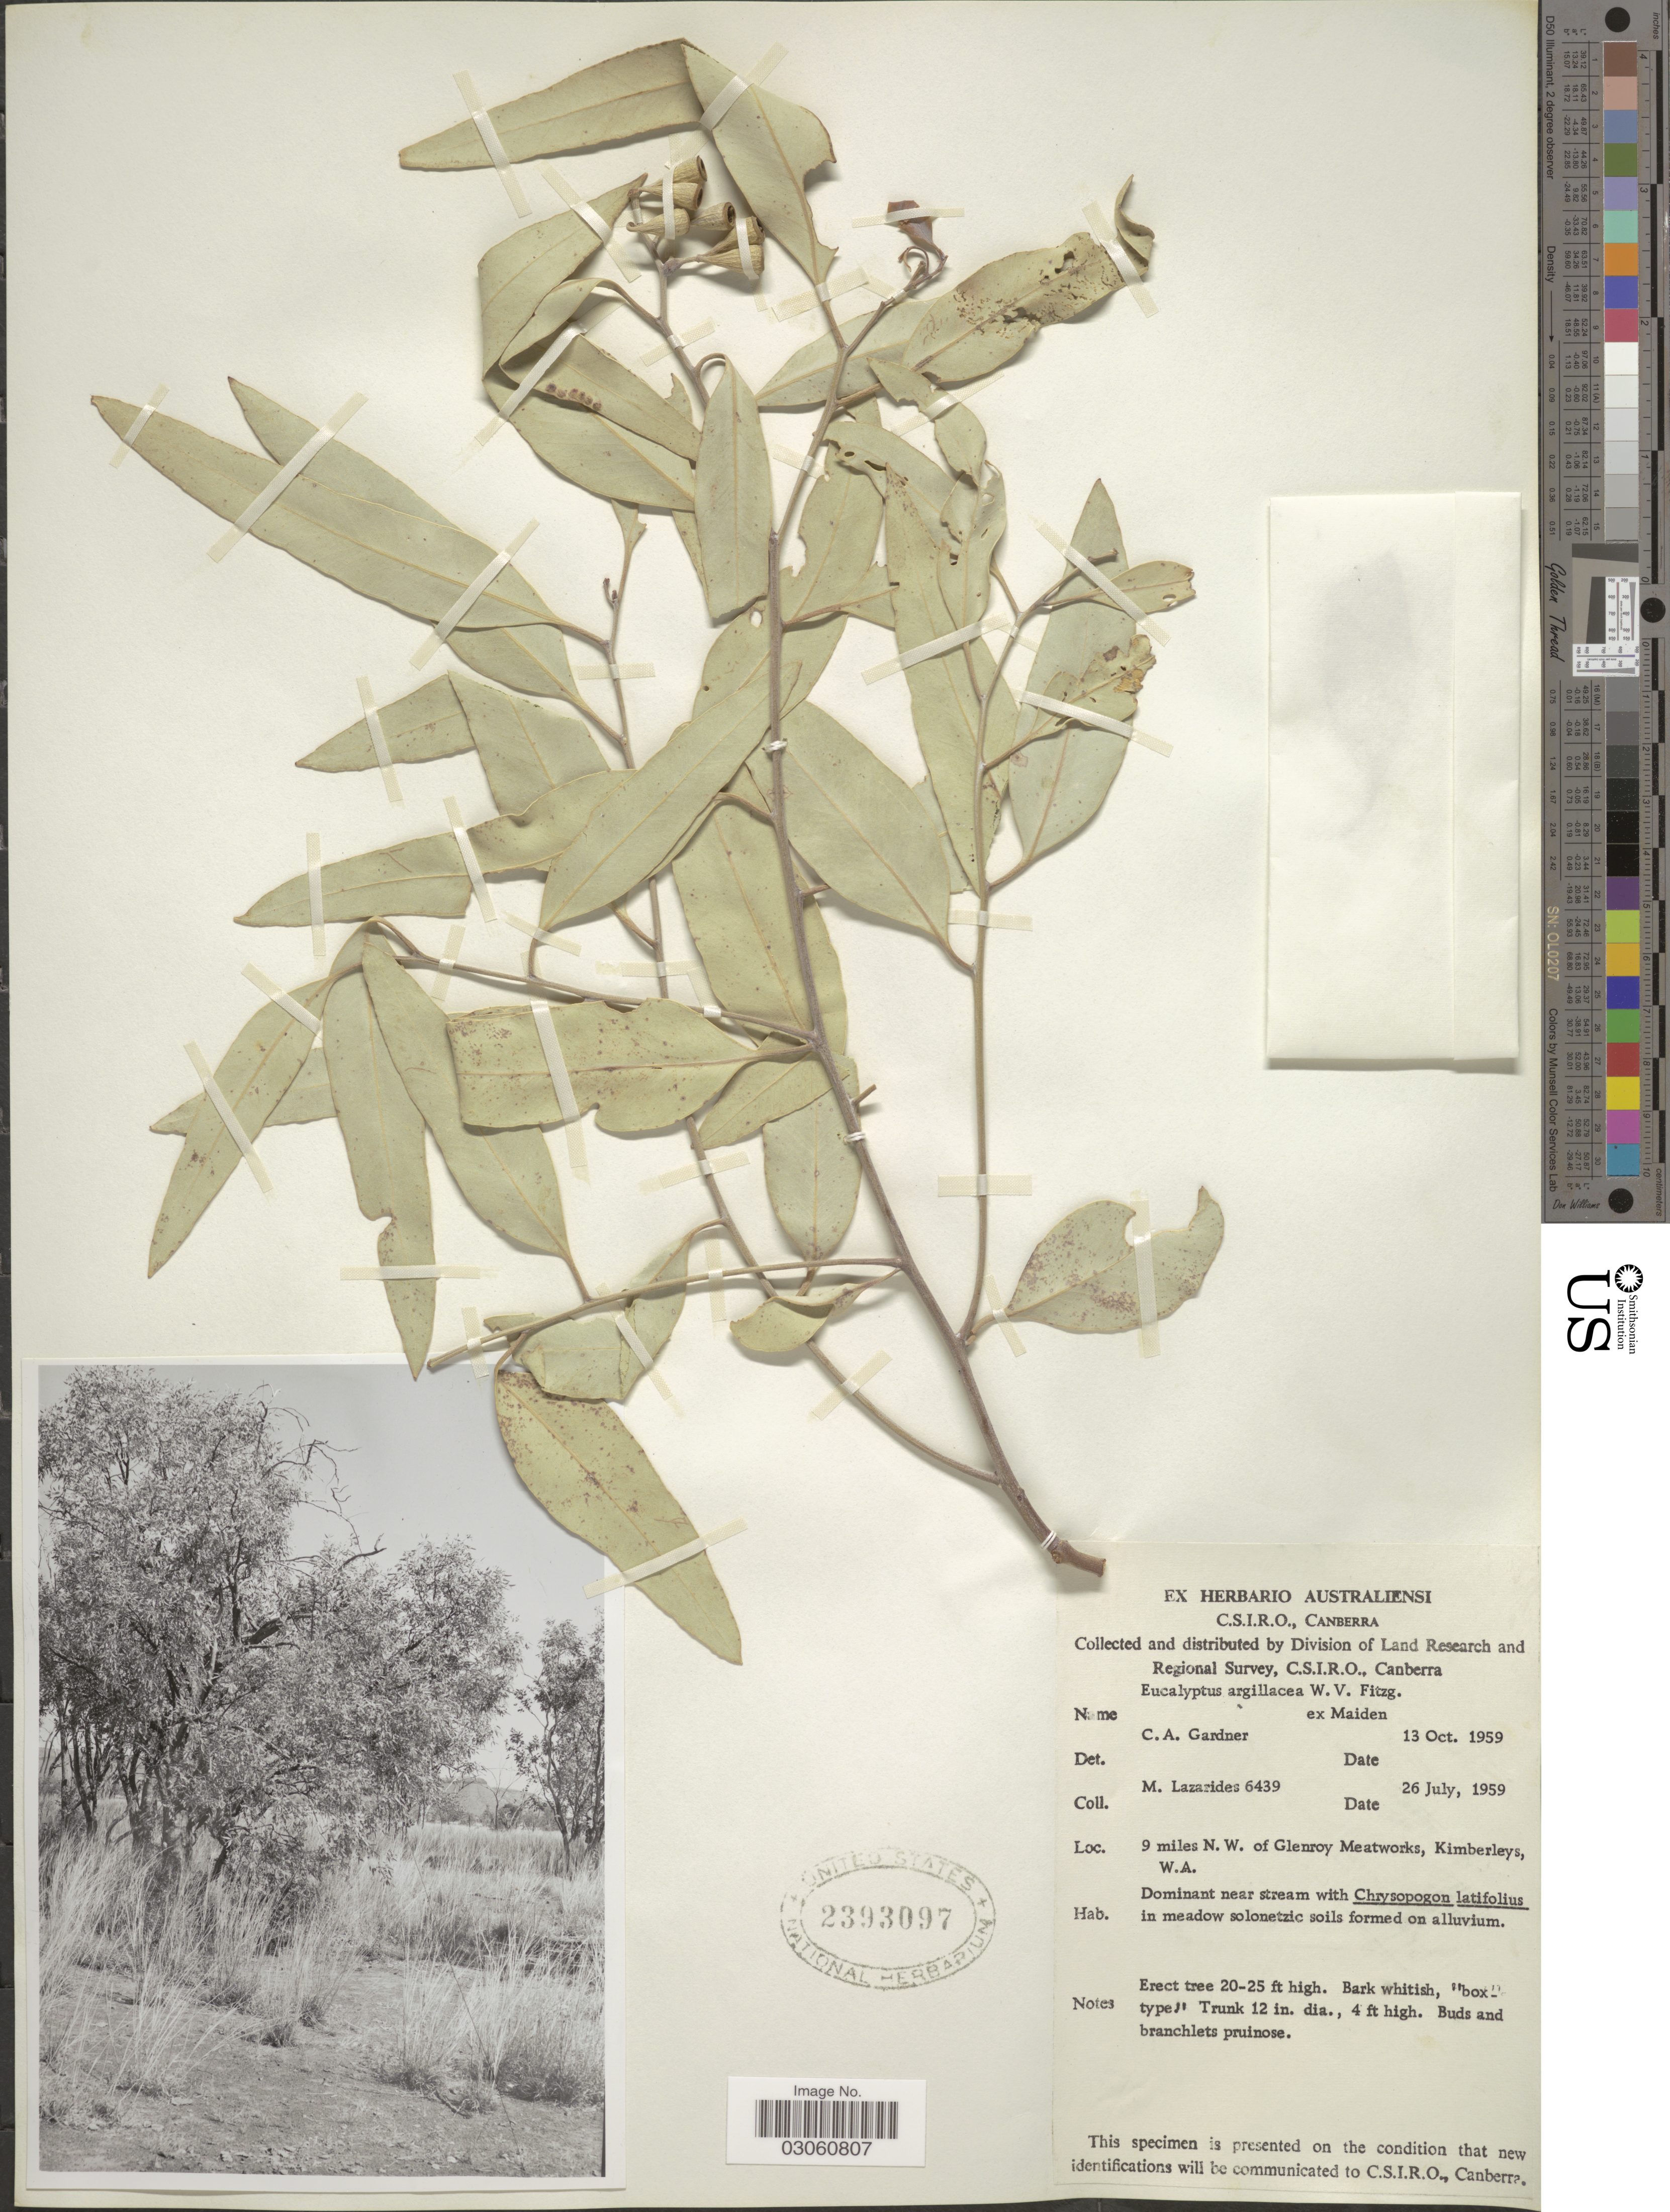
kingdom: Plantae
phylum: Tracheophyta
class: Magnoliopsida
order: Myrtales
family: Myrtaceae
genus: Eucalyptus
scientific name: Eucalyptus argillacea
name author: W. Fitzg. ex Maiden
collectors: M. Lazarides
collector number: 6439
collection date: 1959-07-26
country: Australia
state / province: Western Australia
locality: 9 miles N.W. of Glenroy Meatworks, Kimberleys, W.A.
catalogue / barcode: US 2393097